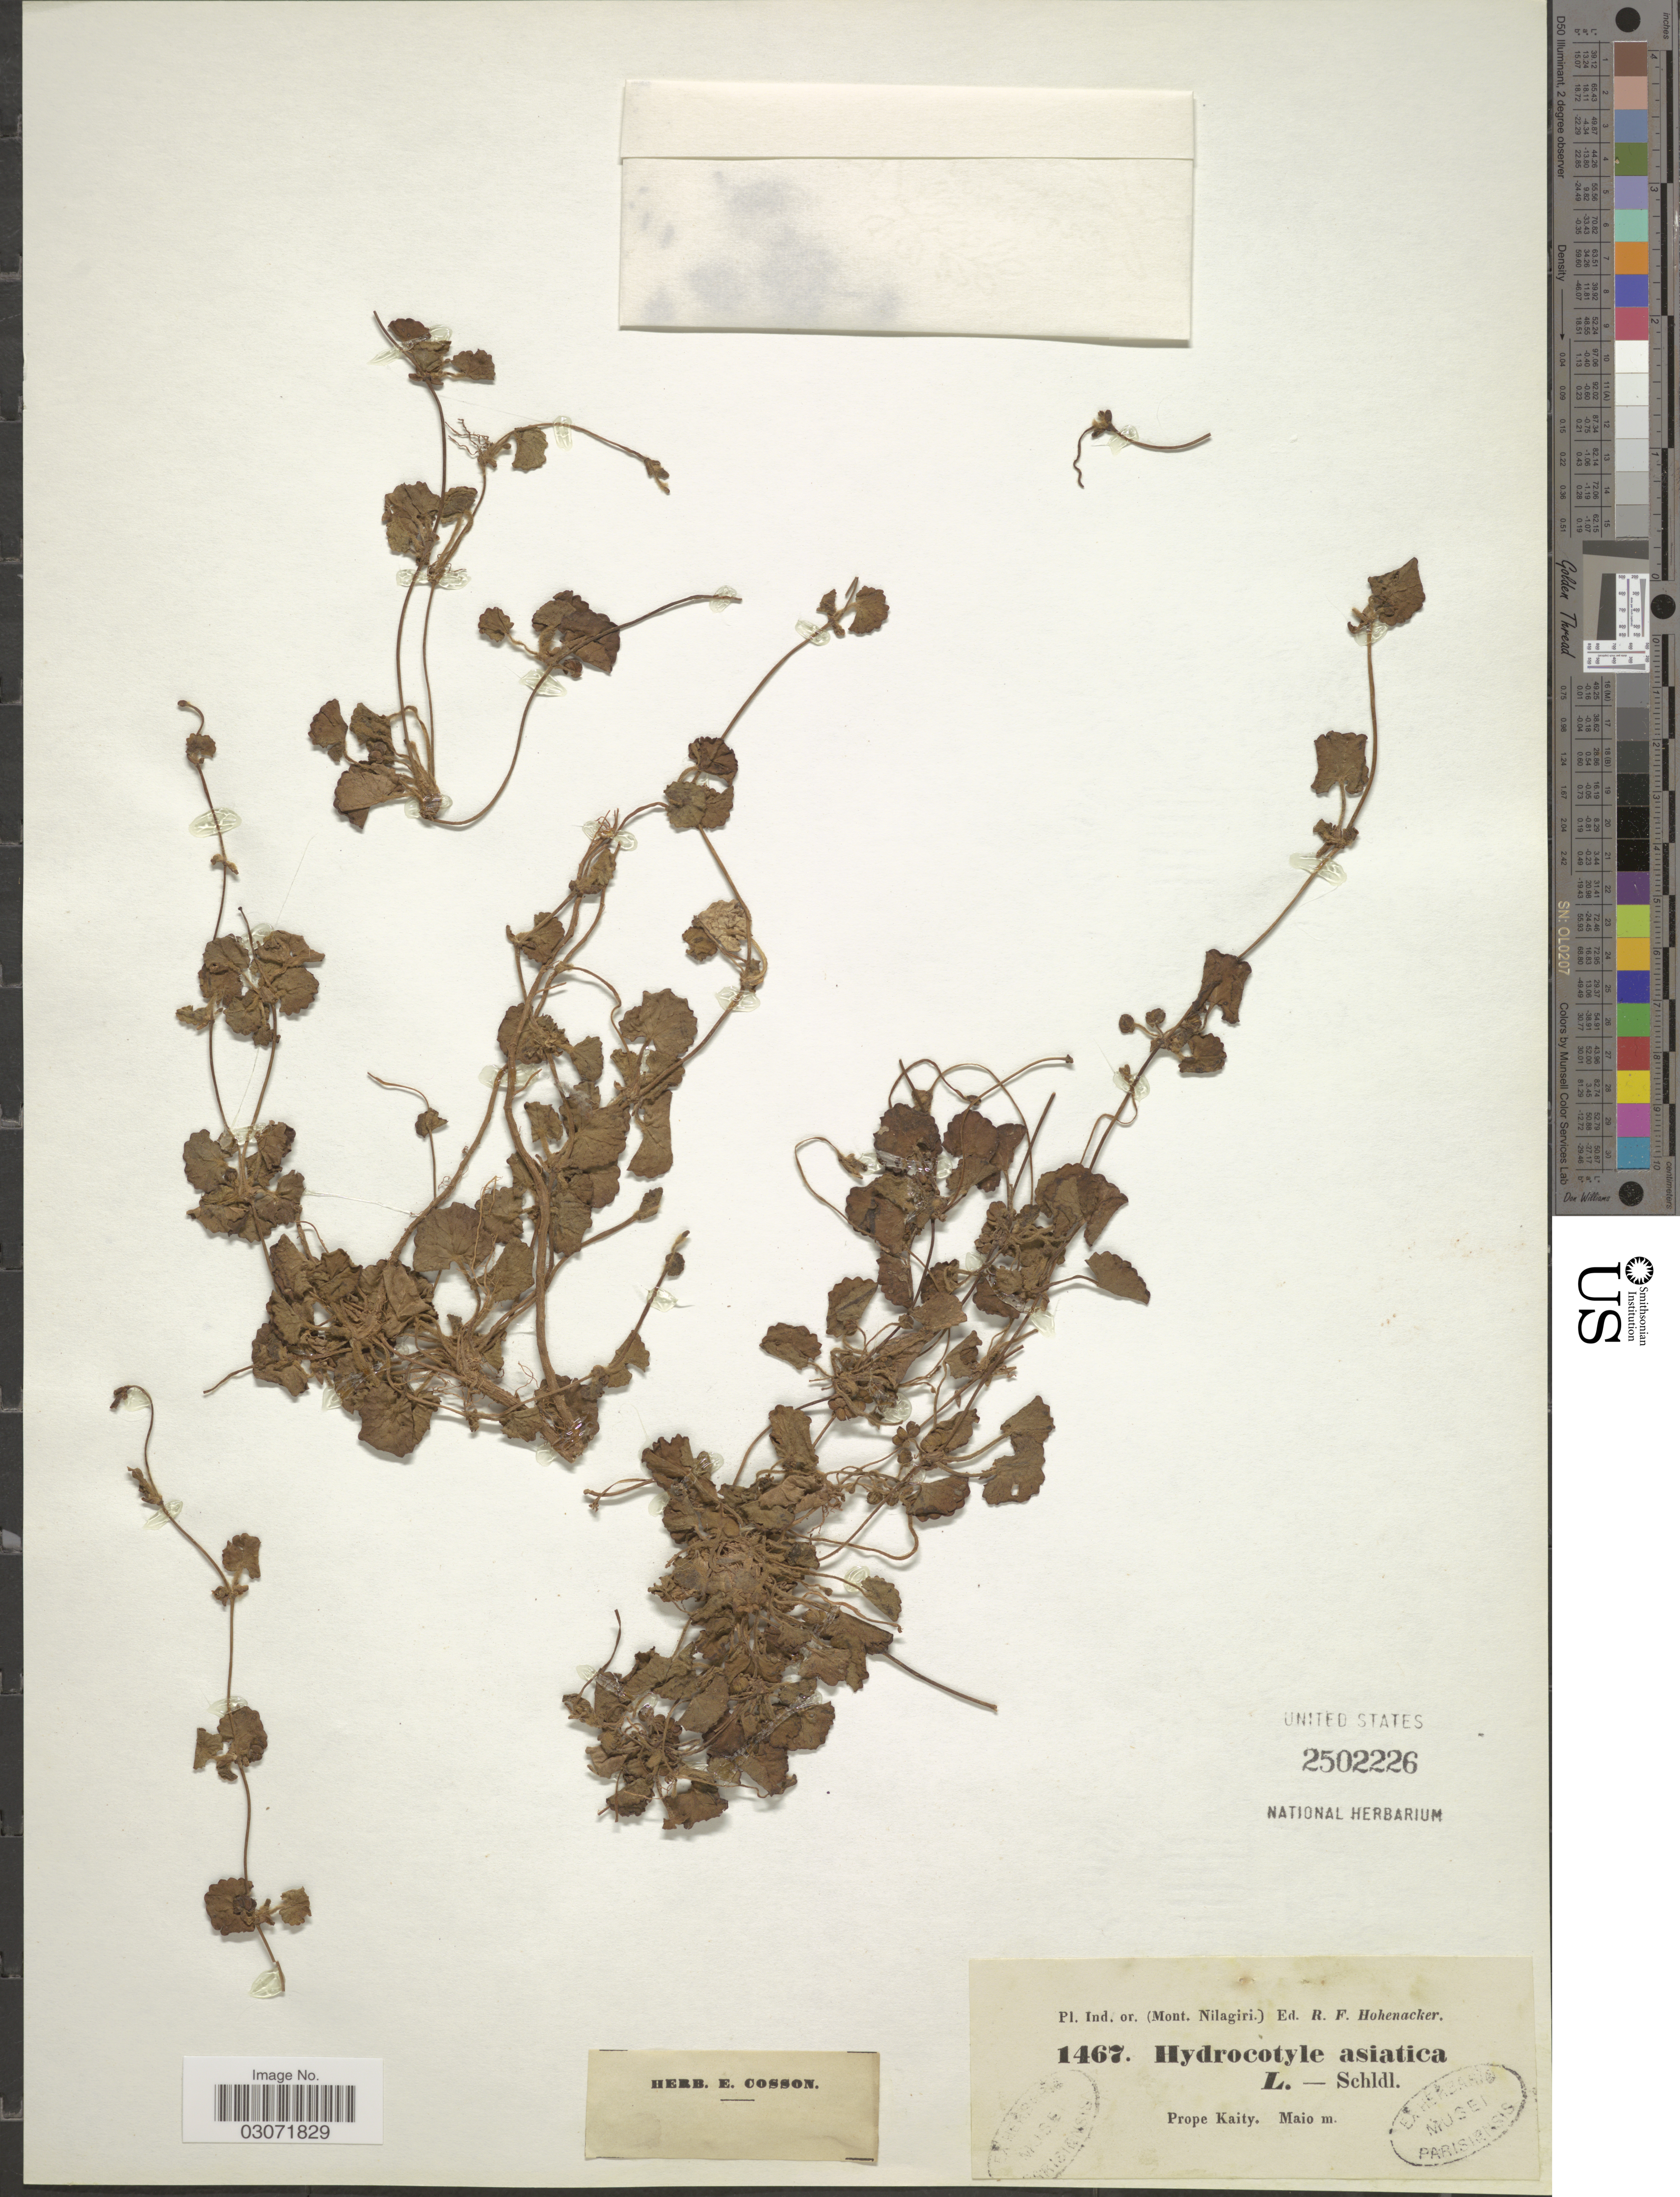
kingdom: Plantae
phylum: Tracheophyta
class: Magnoliopsida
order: Apiales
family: Apiaceae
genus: Centella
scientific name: Centella asiatica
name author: (L.) Urb.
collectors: R. F. Hohenacker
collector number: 1467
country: India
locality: (Mont Nilagiri). Prope Kaity.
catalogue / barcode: US 2502226